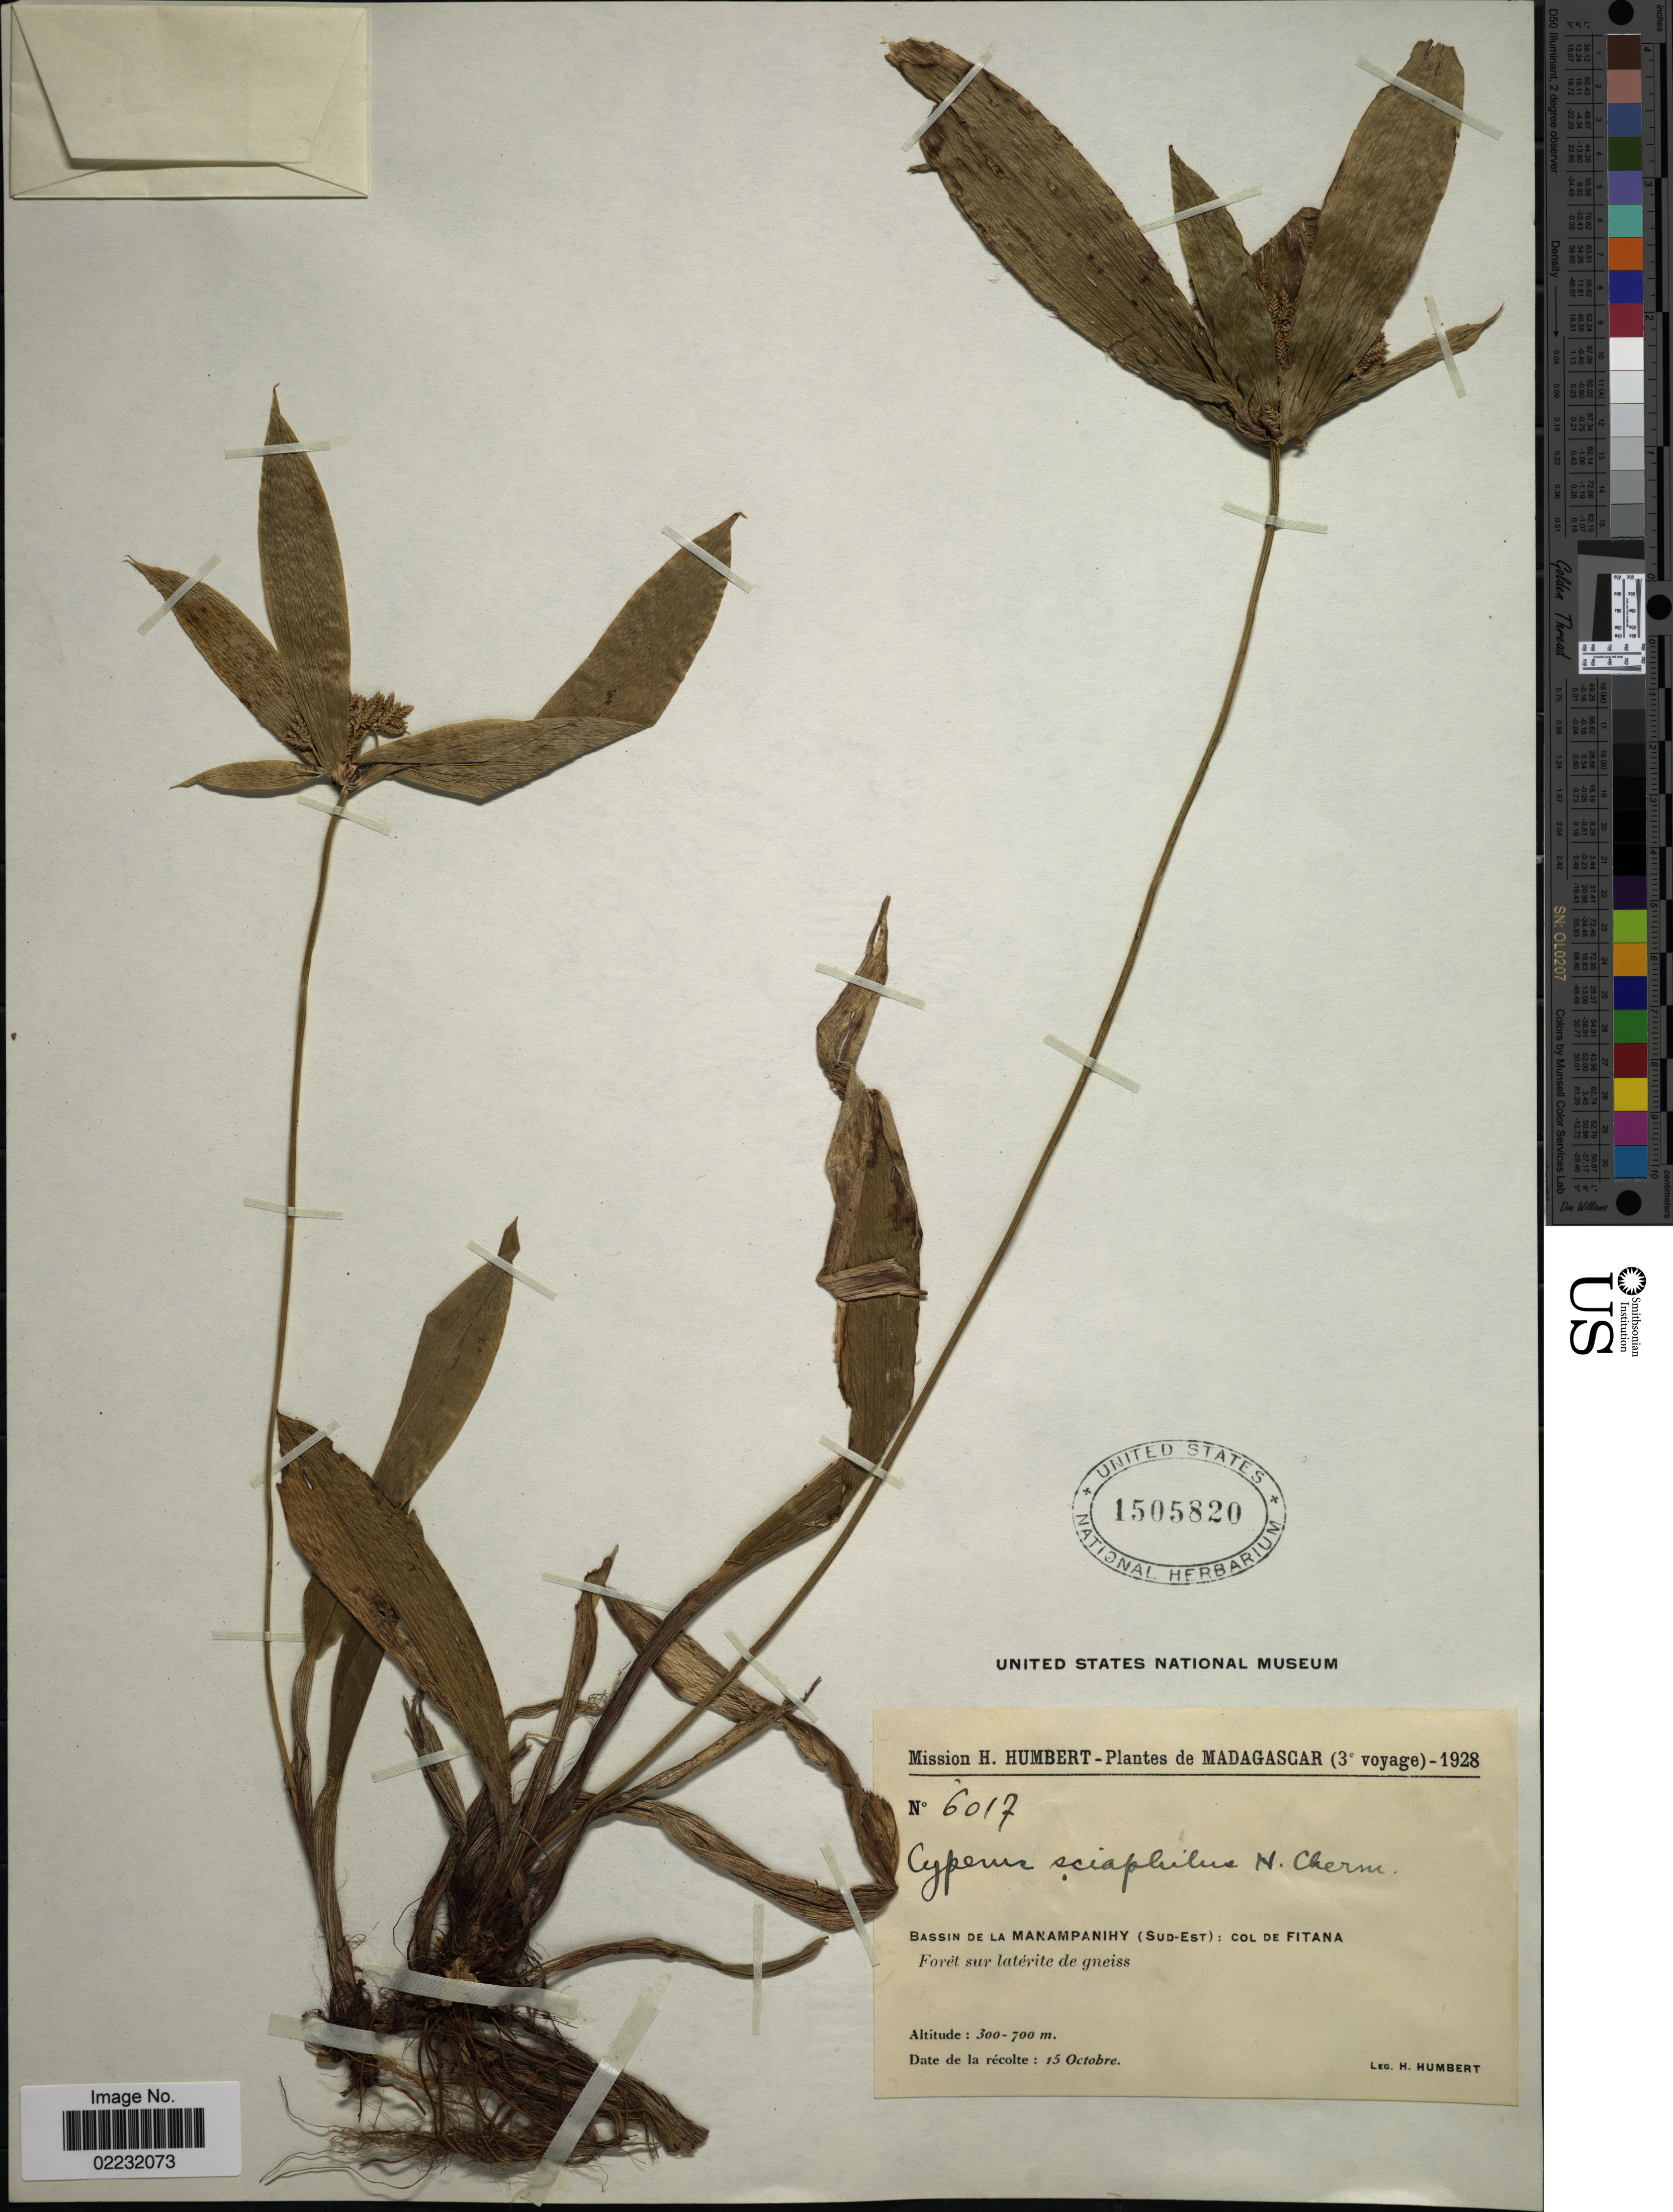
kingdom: Plantae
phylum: Tracheophyta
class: Liliopsida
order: Poales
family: Cyperaceae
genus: Cyperus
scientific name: Cyperus sciaphilus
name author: Cherm.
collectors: H. Humbert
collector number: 6017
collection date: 1928-10-15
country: Madagascar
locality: Bassin de la Manampanihy (Sud-Est): col de Fitana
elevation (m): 300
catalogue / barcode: US 1505820